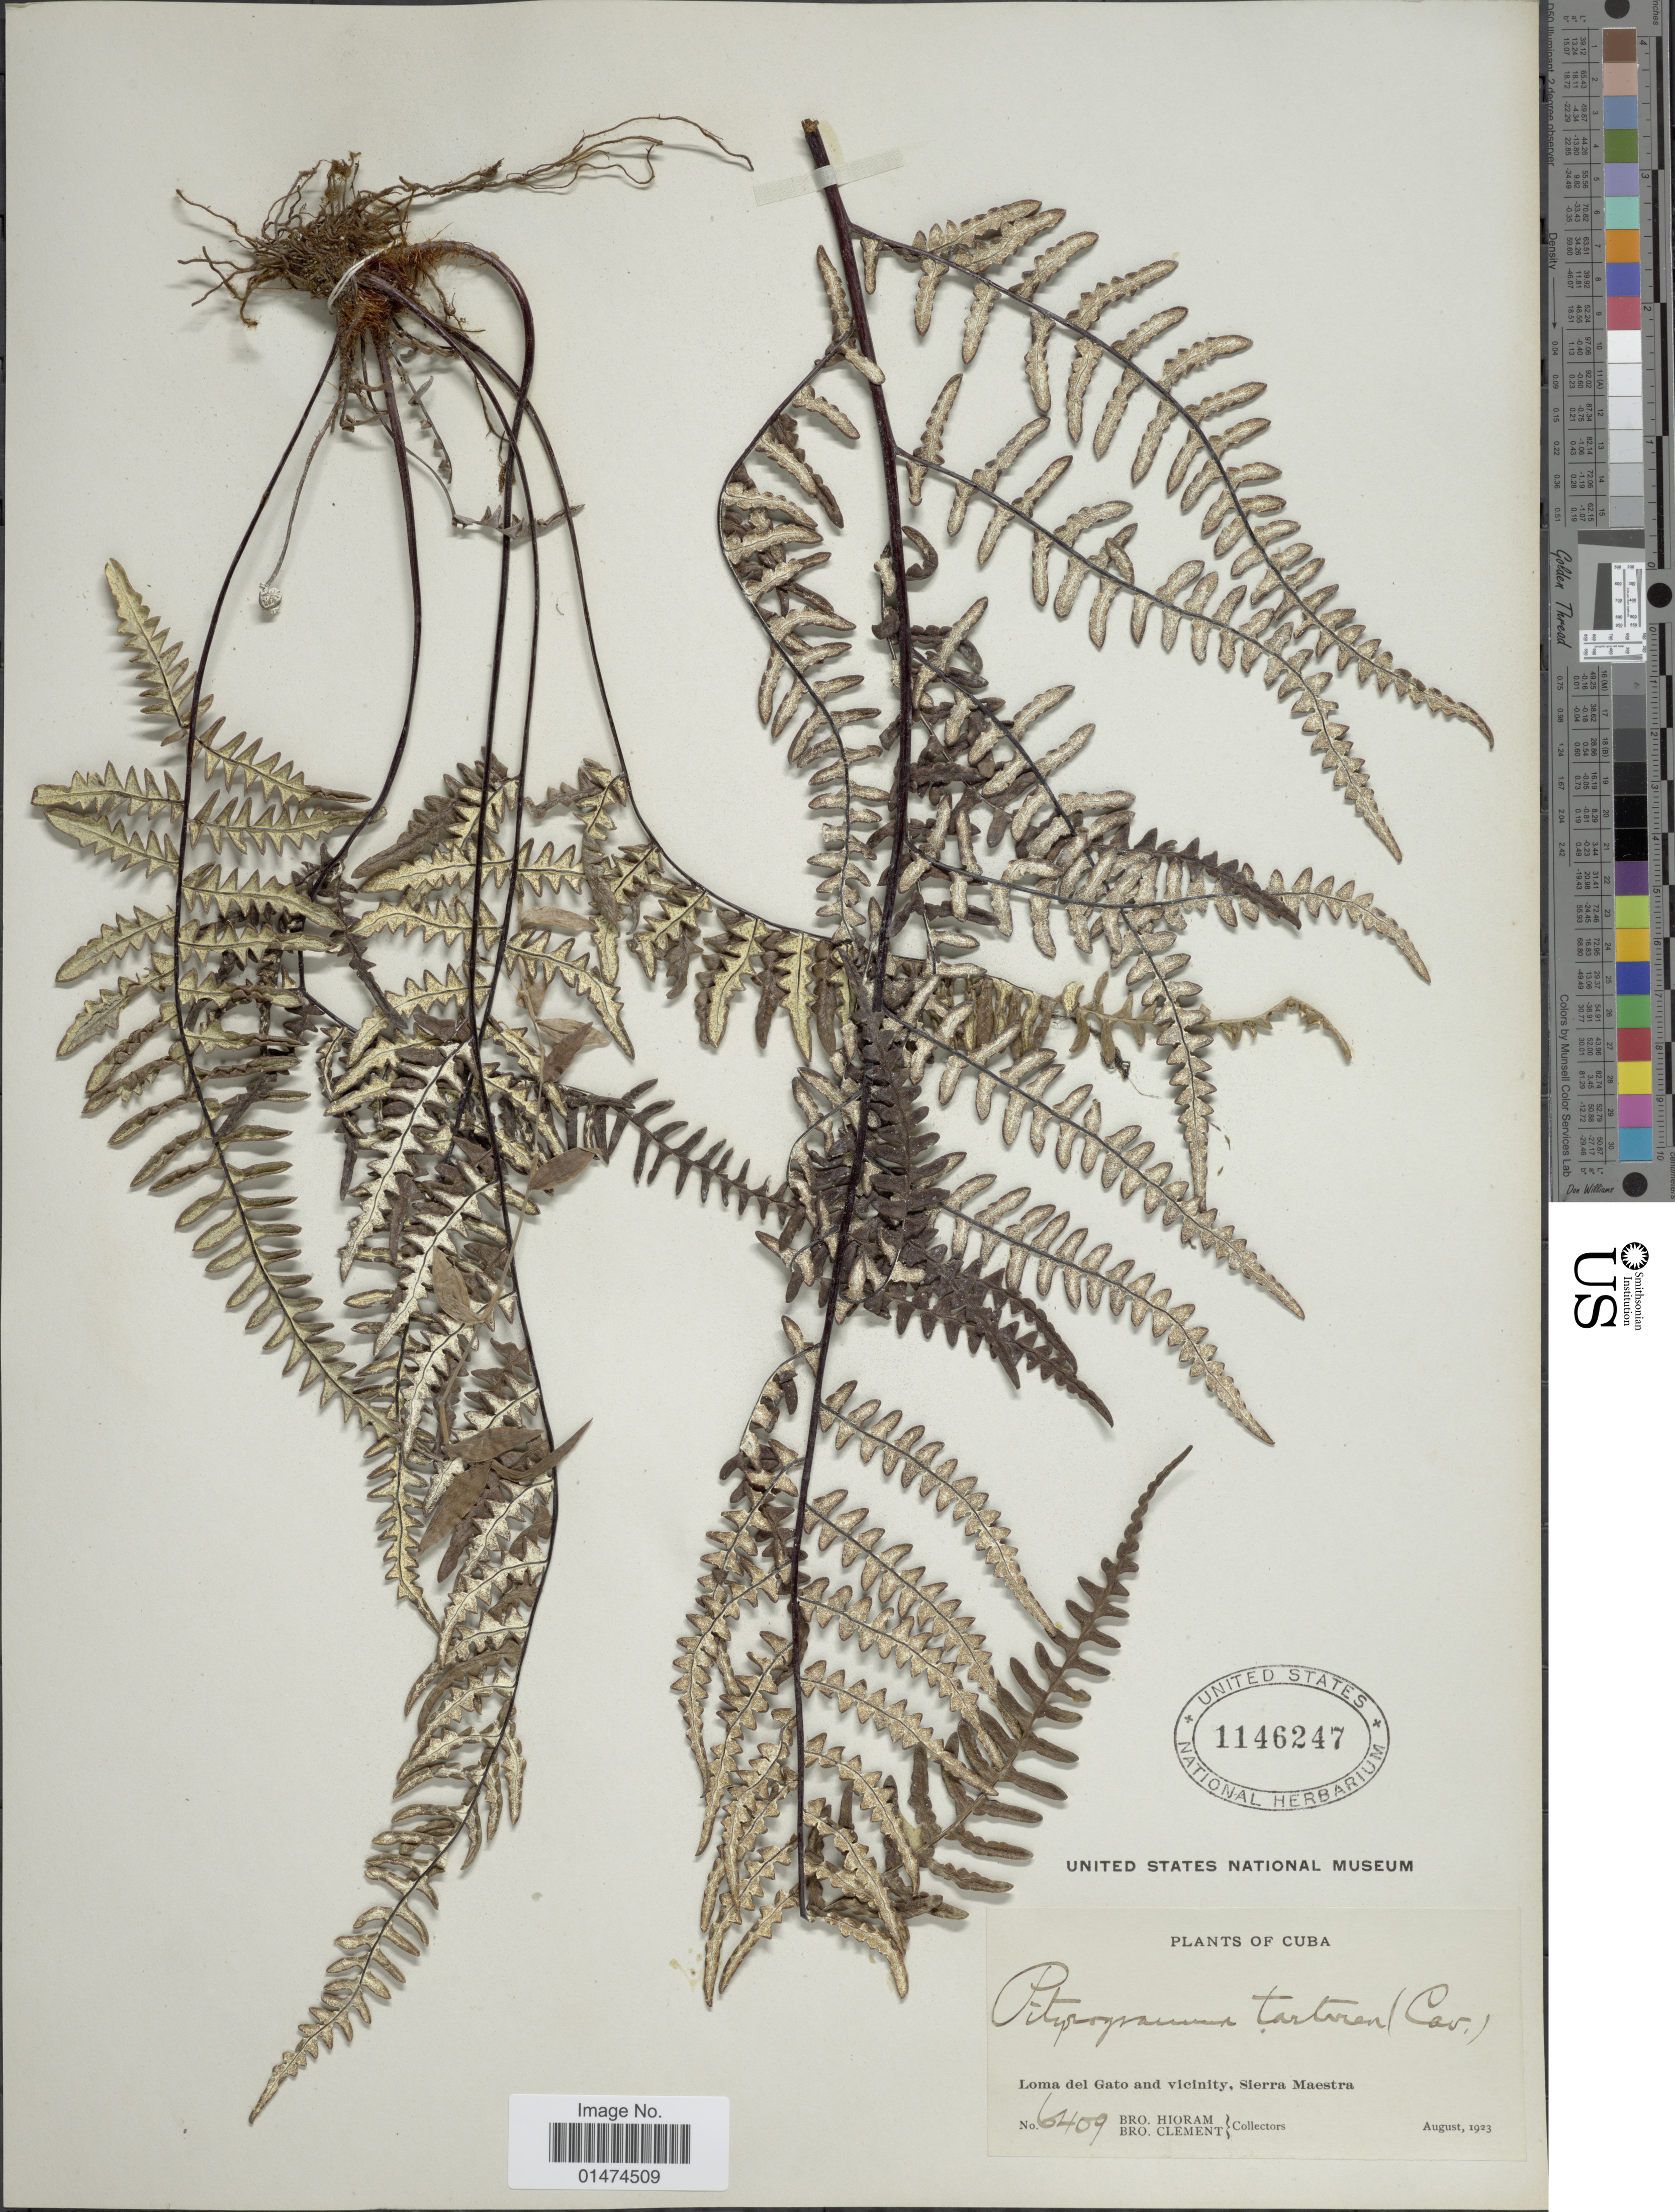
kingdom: Plantae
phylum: Tracheophyta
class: Polypodiopsida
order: Polypodiales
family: Pteridaceae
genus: Pityrogramma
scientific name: Pityrogramma ebenea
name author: (L.) Proctor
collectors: Bro. Hioram & B. Clement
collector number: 6409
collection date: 1923-08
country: Cuba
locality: Loma del Gato and vicinity, Sierra Maestra.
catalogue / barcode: US 1146247